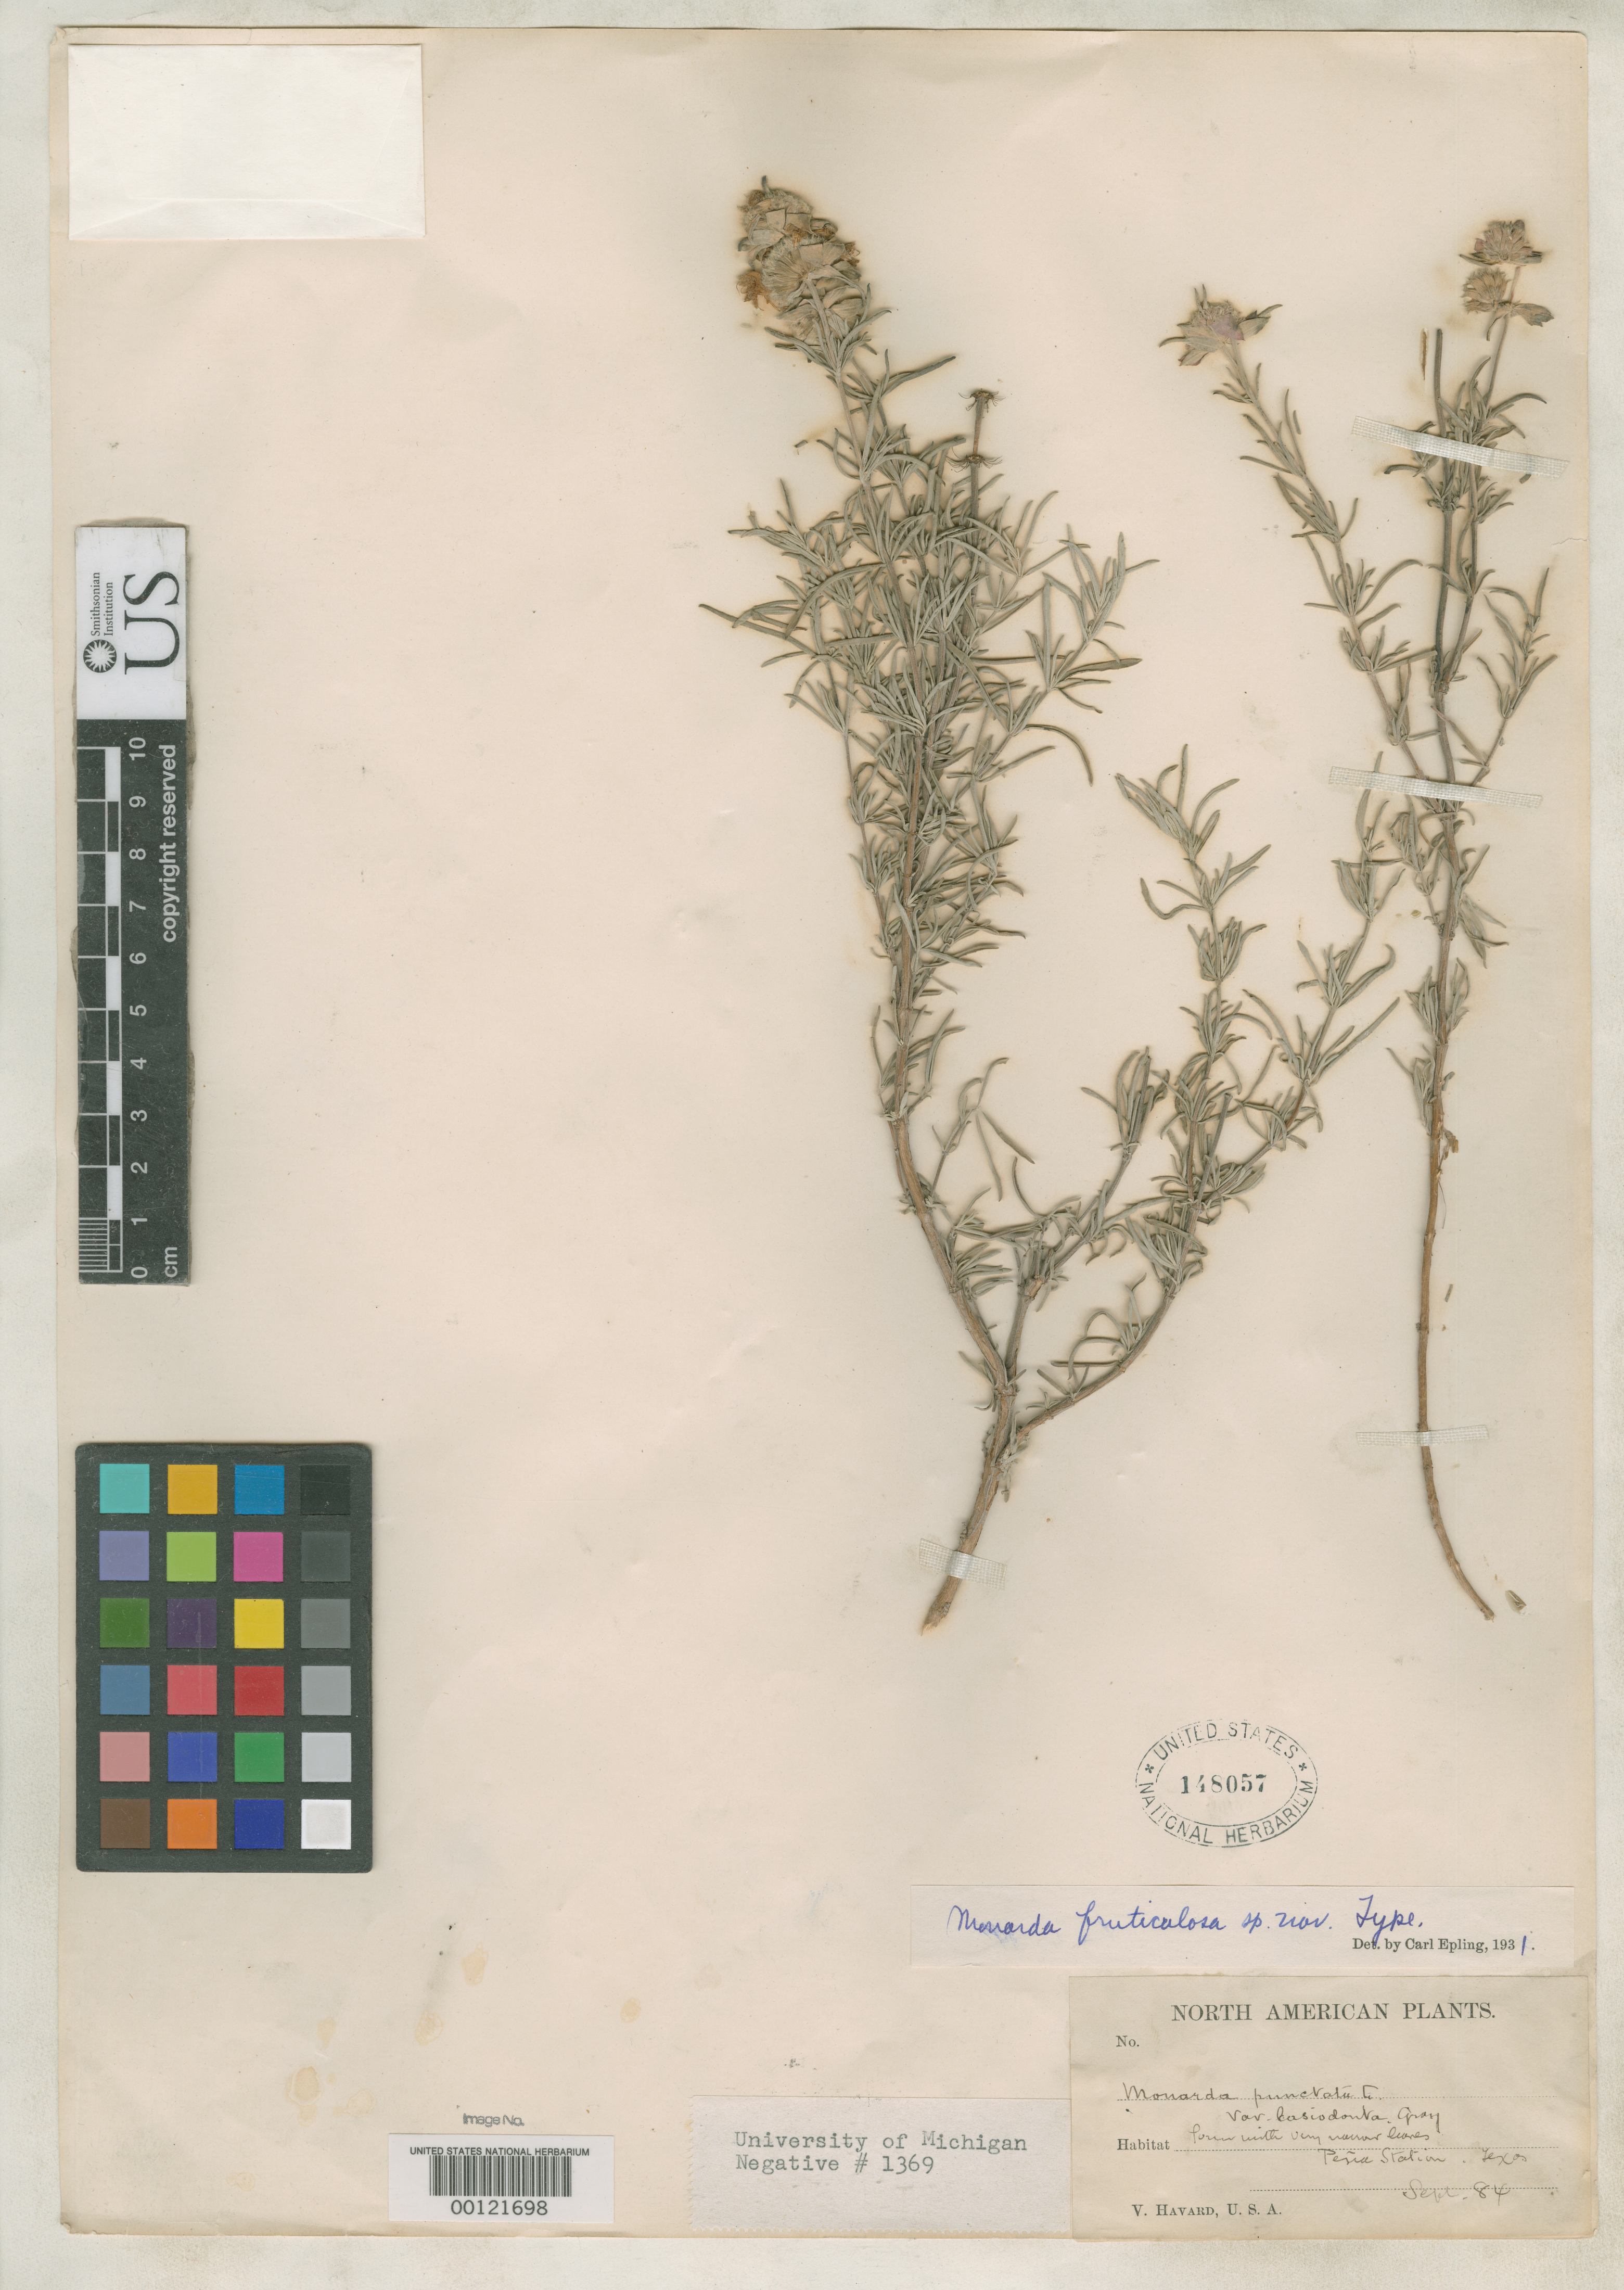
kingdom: Plantae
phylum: Tracheophyta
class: Magnoliopsida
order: Lamiales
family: Lamiaceae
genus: Monarda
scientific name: Monarda fruticulosa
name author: Epling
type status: Holotype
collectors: V. Havard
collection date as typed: Sep 1884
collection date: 1884-09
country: United States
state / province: Texas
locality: (Pena Station).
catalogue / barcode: US 148057